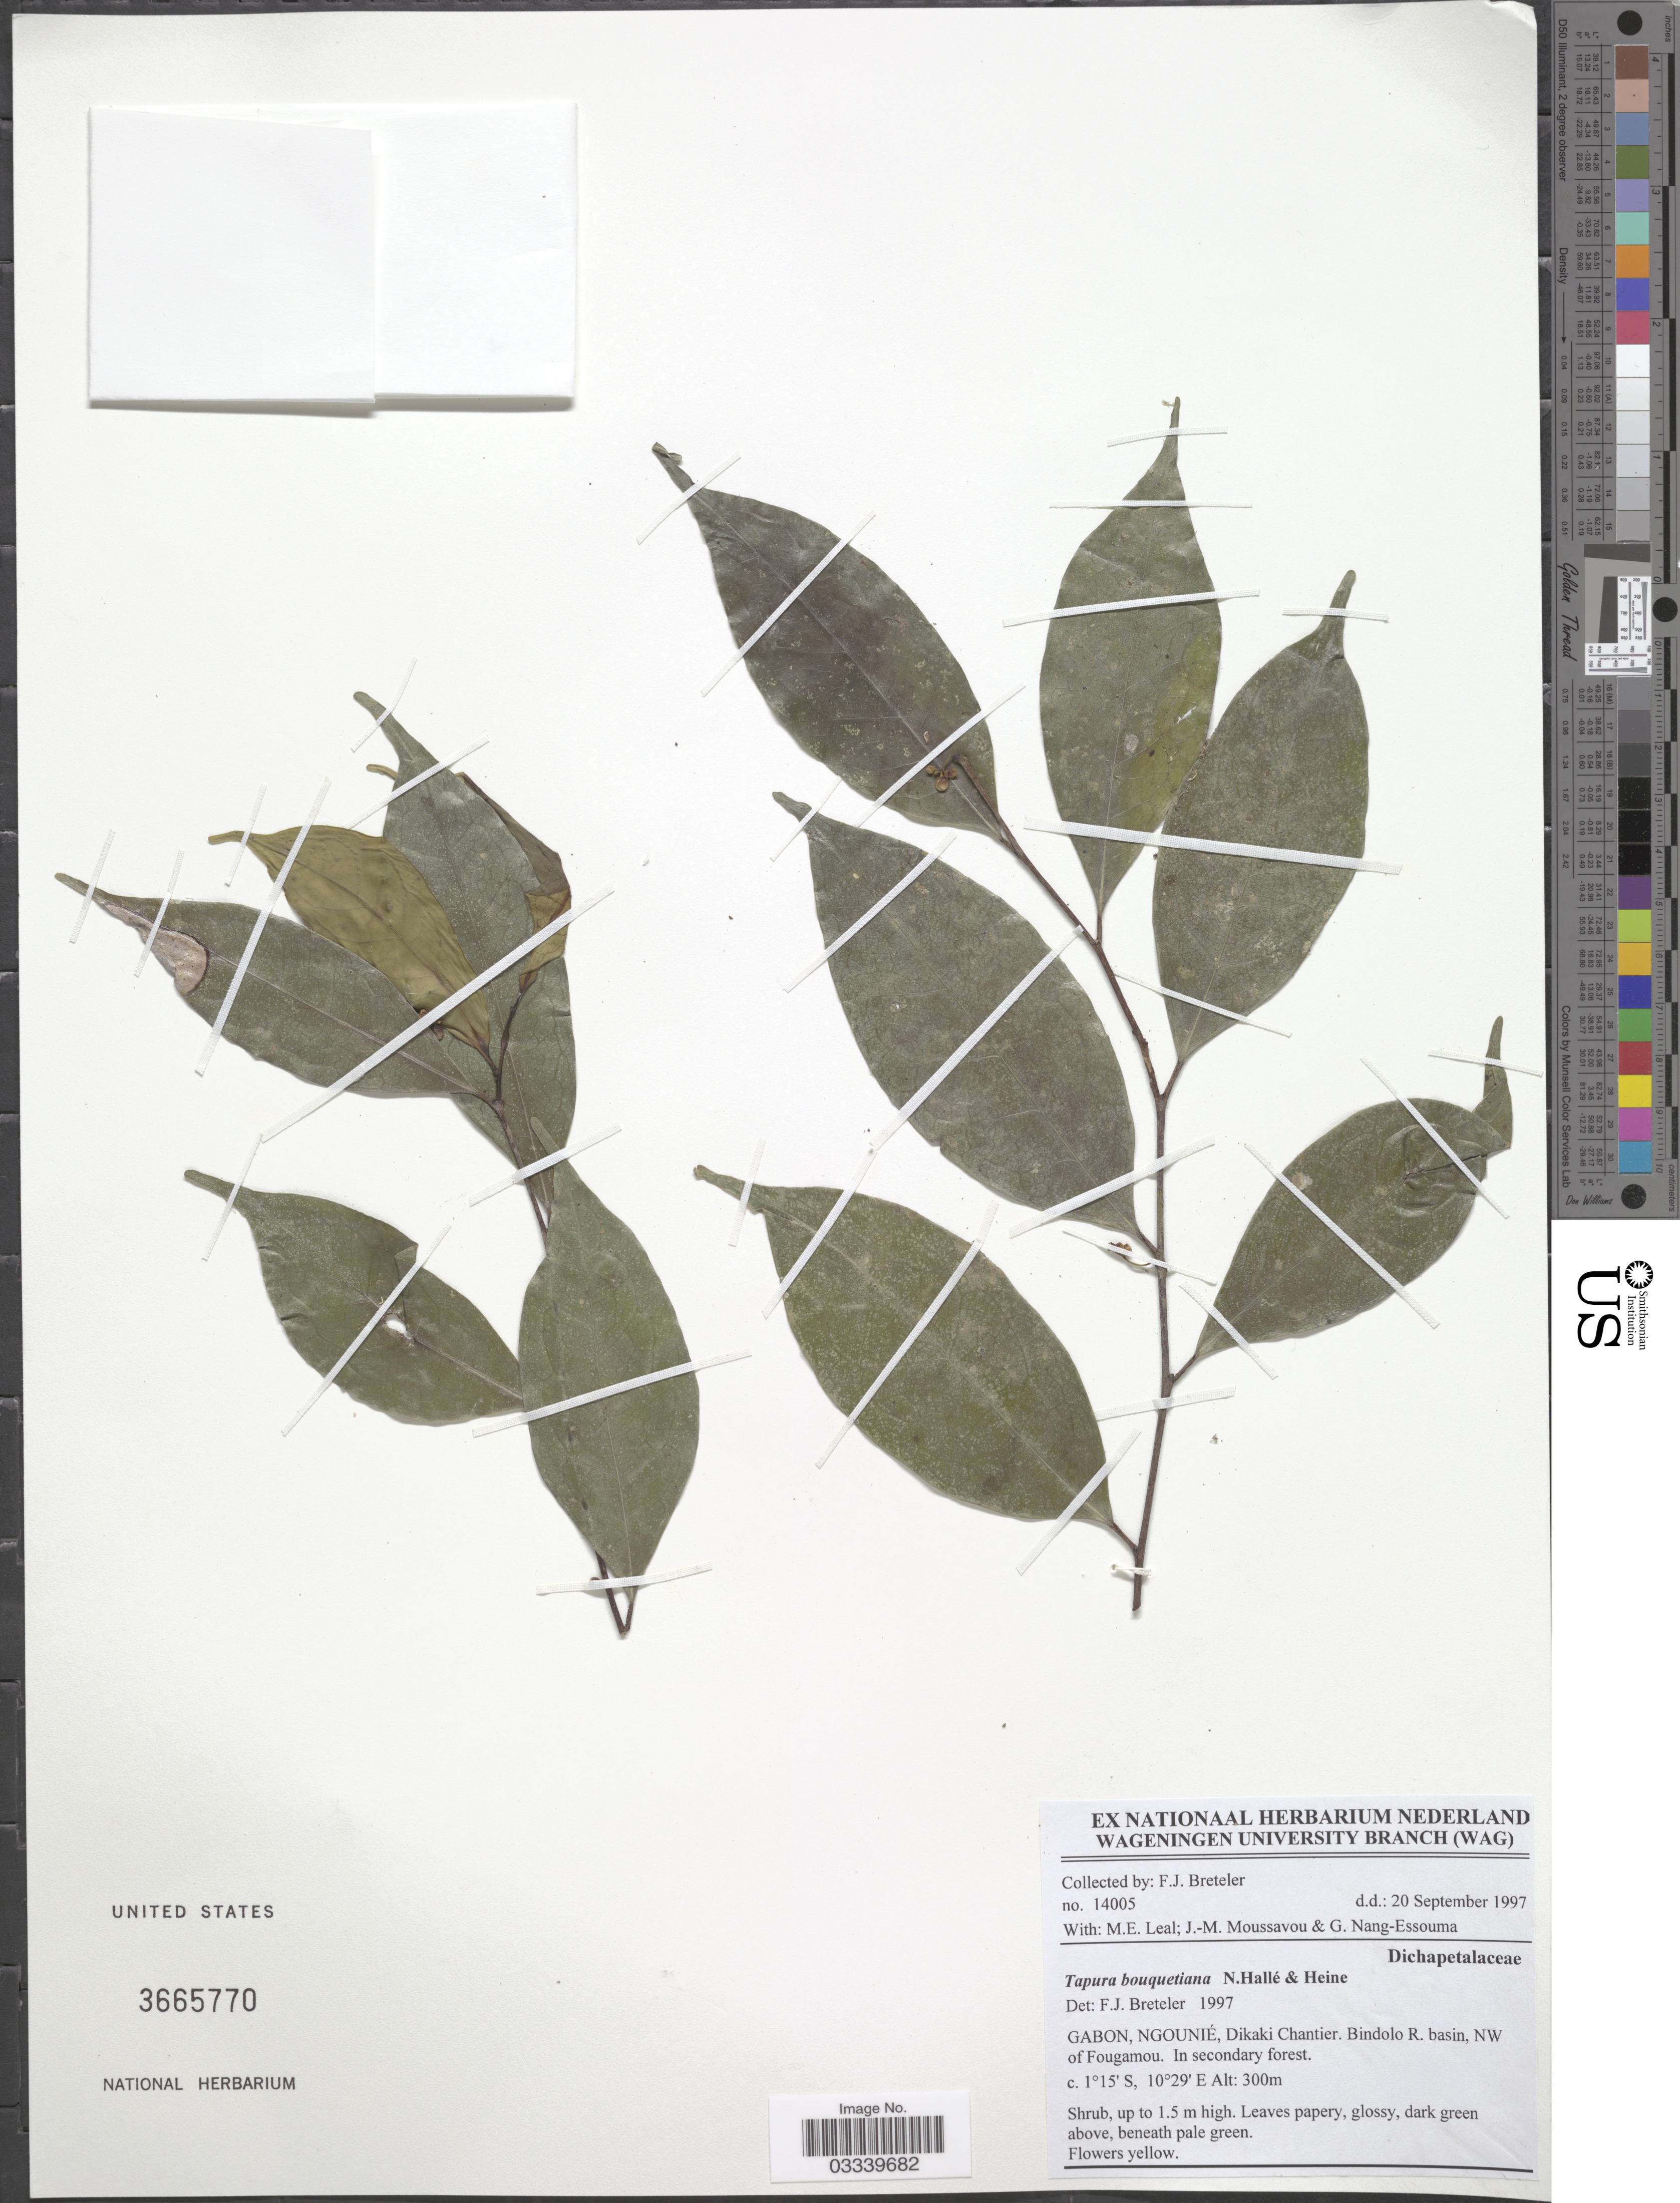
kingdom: Plantae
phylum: Tracheophyta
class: Magnoliopsida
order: Malpighiales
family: Dichapetalaceae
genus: Tapura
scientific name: Tapura bouquetiana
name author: N. Hallé & Heine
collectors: F. J. Breteler, M. E. Leal, J. Moussavou & G. Nang-Essouma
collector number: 14005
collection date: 1997-09-20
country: Gabon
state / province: Ngounie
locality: Dikaki Chantier. Bindolo R. basin NW of Fougamou.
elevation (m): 300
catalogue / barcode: US 3665770